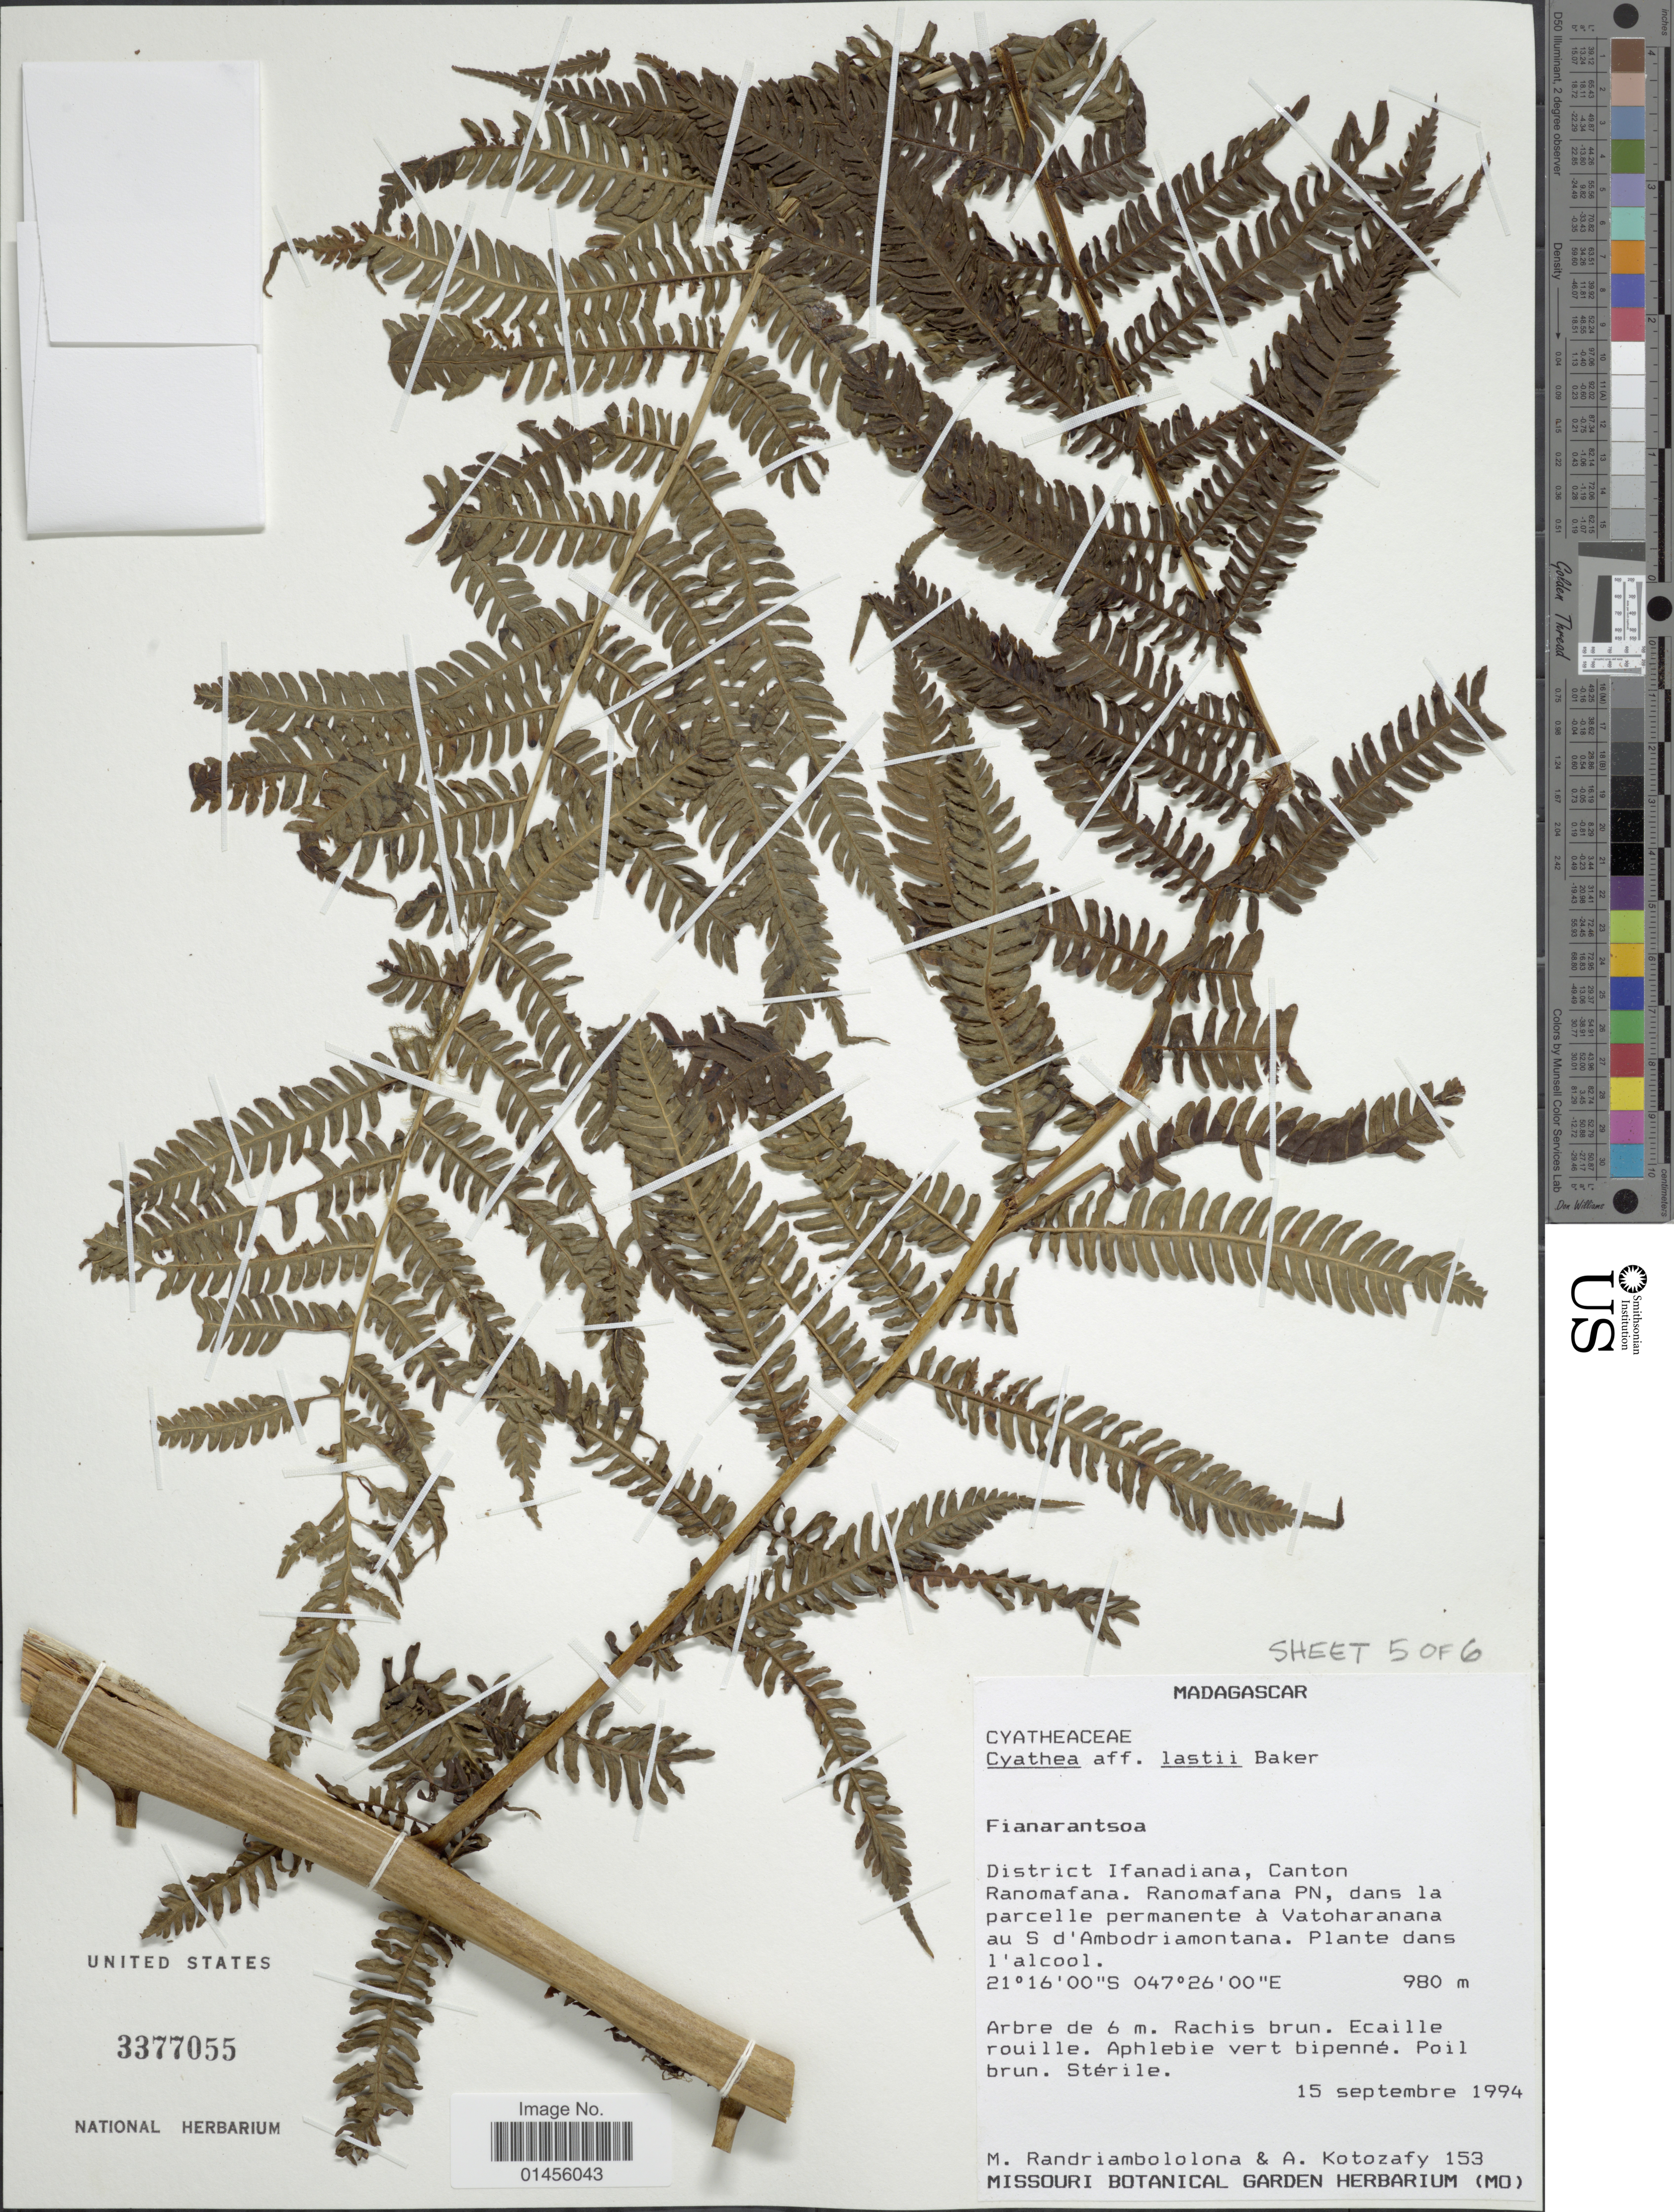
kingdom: Plantae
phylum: Tracheophyta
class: Polypodiopsida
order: Cyatheales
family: Cyatheaceae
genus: Alsophila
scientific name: Alsophila lastii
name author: (Baker) R.M. Tryon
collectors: M. Randriambololona & A. Kotozafy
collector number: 153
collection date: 1994-09-15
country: Madagascar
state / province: Vatovavy Fitovinany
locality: District Ifanadiana, canton Ranomafana, Ranomafana PN, dans la parcelle permanente a Vatoharanana au S d' Ambodriamontana dans l'alcool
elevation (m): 980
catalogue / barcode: US 3377055